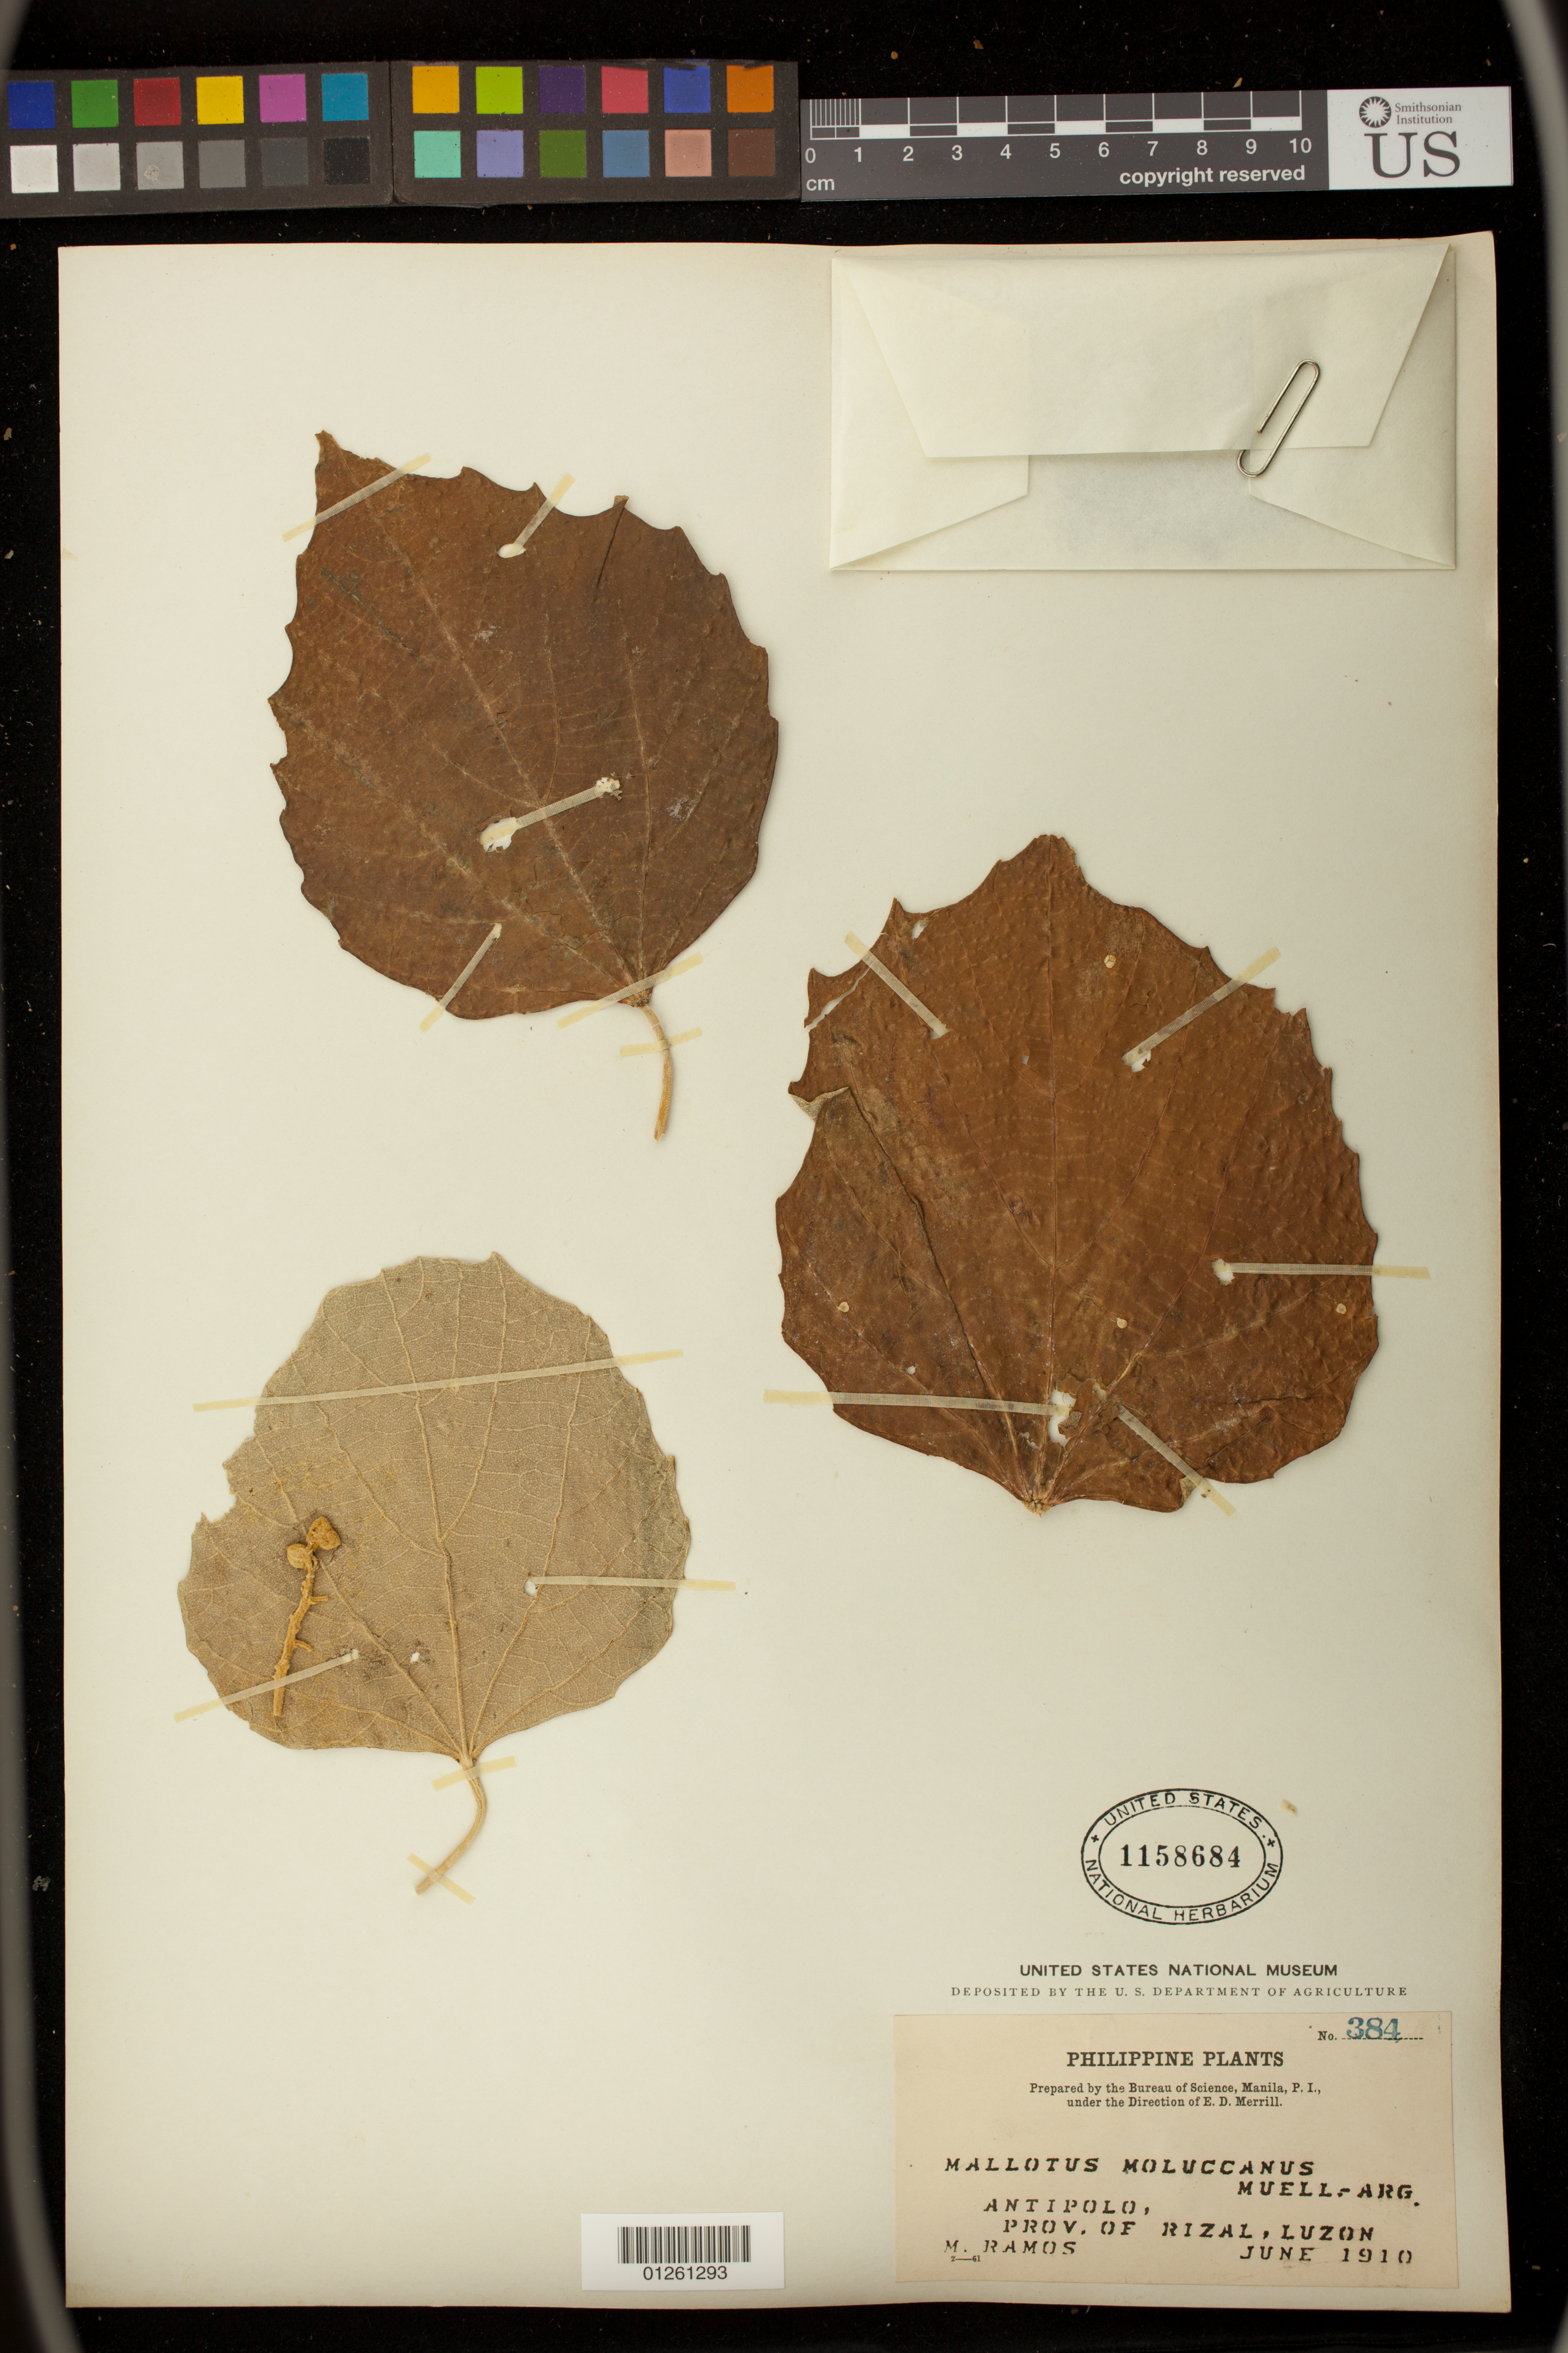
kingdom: Plantae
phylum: Tracheophyta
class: Magnoliopsida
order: Malpighiales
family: Euphorbiaceae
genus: Melanolepis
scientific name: Melanolepis multiglandulosa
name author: (Reinw. ex Blume) Rchb. f. & Zoll.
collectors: M. Ramos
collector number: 384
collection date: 1910-06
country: Philippines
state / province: Calabarzon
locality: Antipolo, Prov. of Rizal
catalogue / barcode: US 1158684